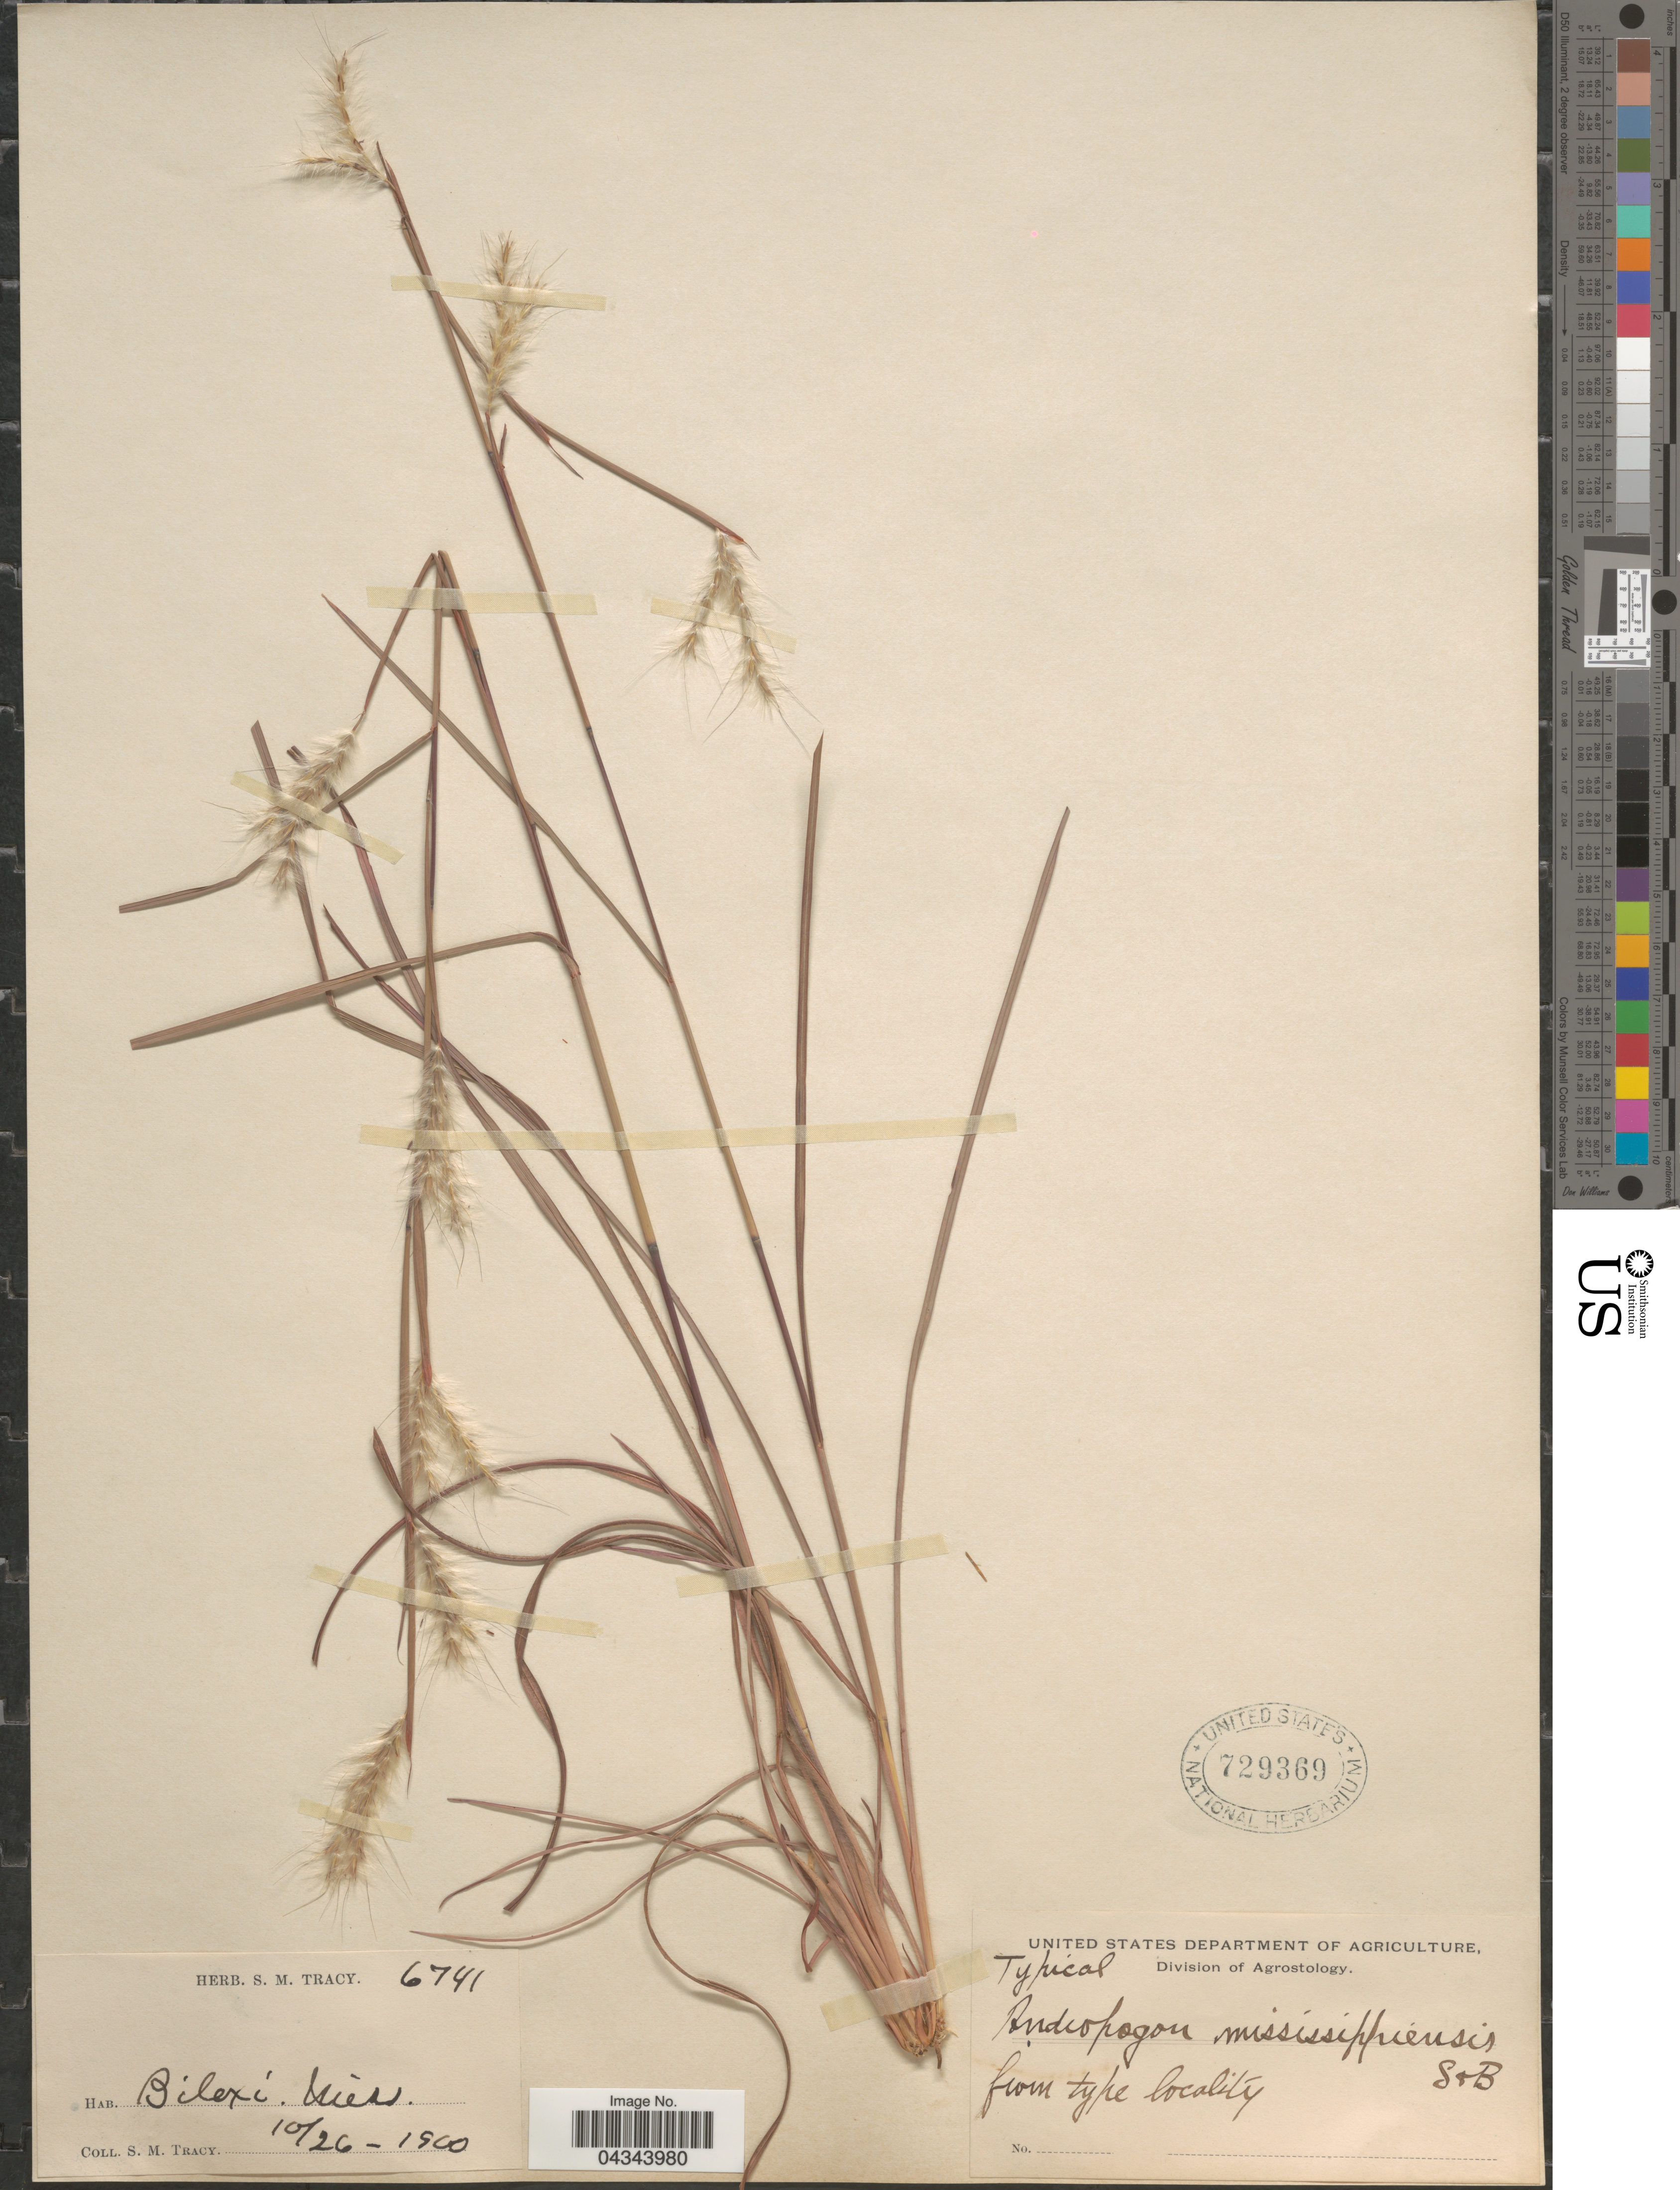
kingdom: Plantae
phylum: Tracheophyta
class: Liliopsida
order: Poales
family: Poaceae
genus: Andropogon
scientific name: Andropogon ternarius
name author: Michx.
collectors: S. M. Tracy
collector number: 6741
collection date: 1900-10-26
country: United States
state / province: Mississippi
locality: Biloxi.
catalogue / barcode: US 729369